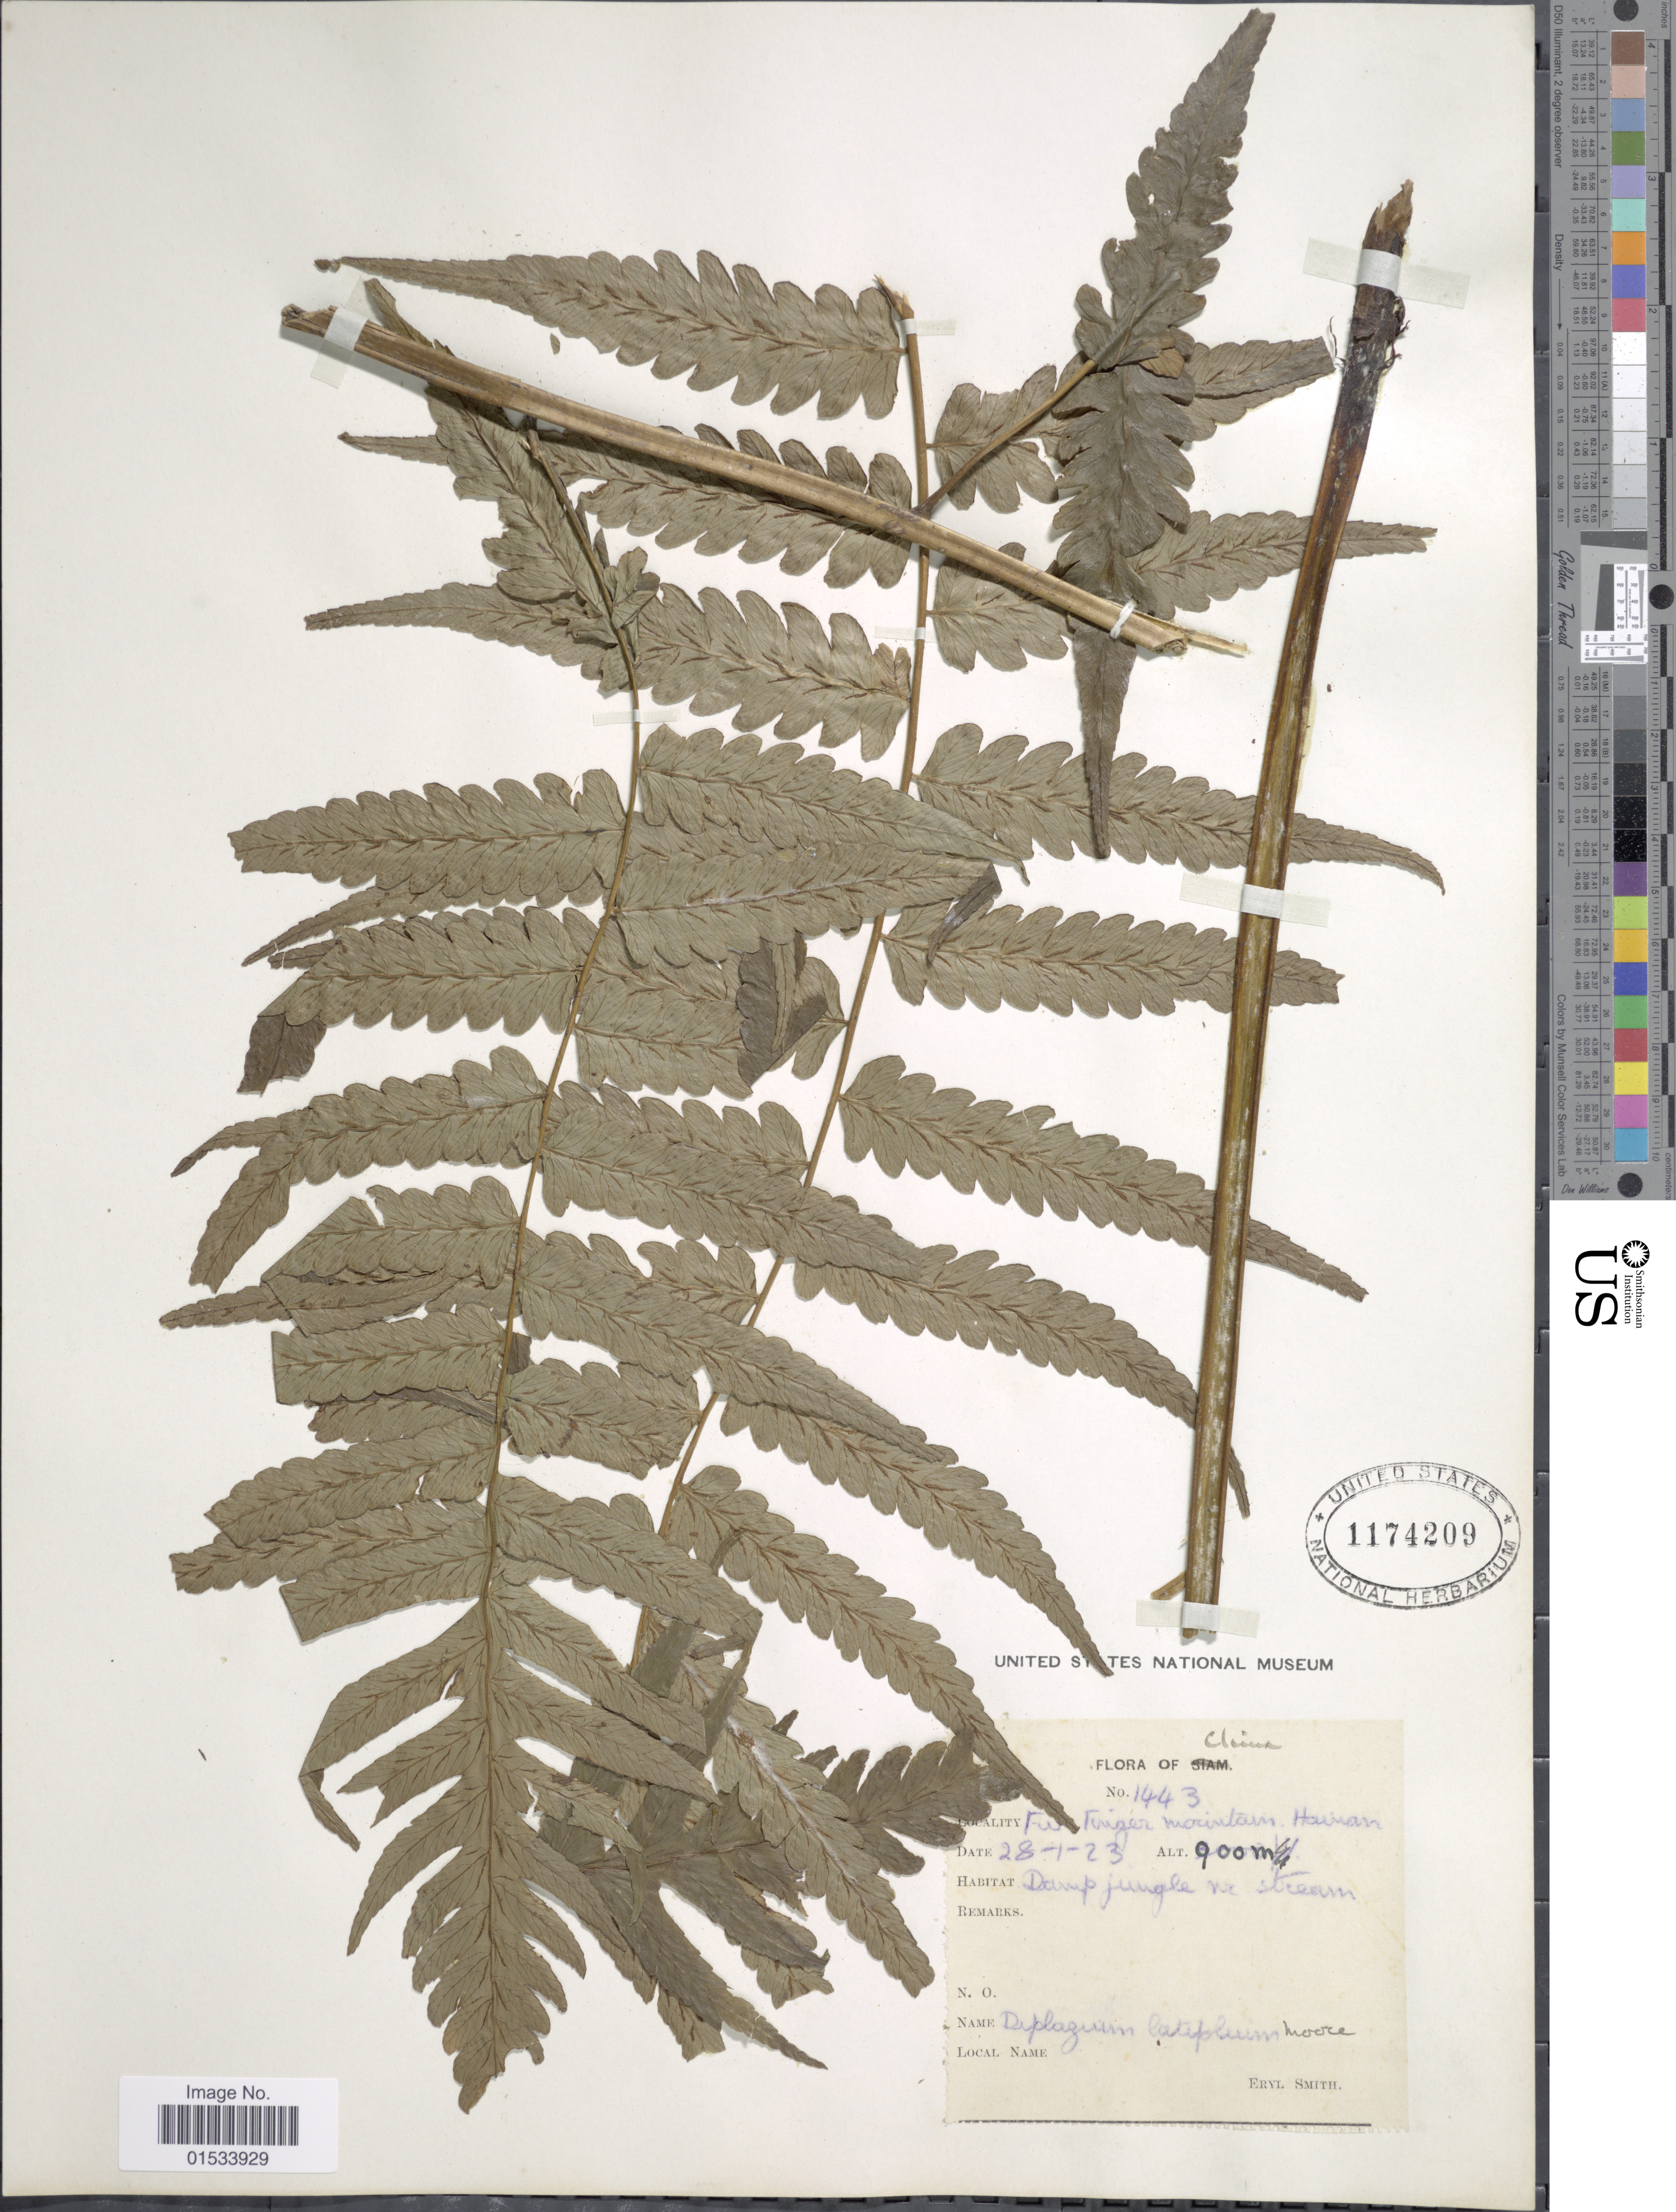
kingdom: Plantae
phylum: Tracheophyta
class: Polypodiopsida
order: Polypodiales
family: Athyriaceae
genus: Diplazium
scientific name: Diplazium maximum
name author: (D. Don) C. Chr.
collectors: C. E. Smith Jr.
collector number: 1443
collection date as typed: Transcribed d/m/y: 28/1/23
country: China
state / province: Hainan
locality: Foo Five Finger mountain. Damp jungle near stream.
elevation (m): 900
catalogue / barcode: US 1174209